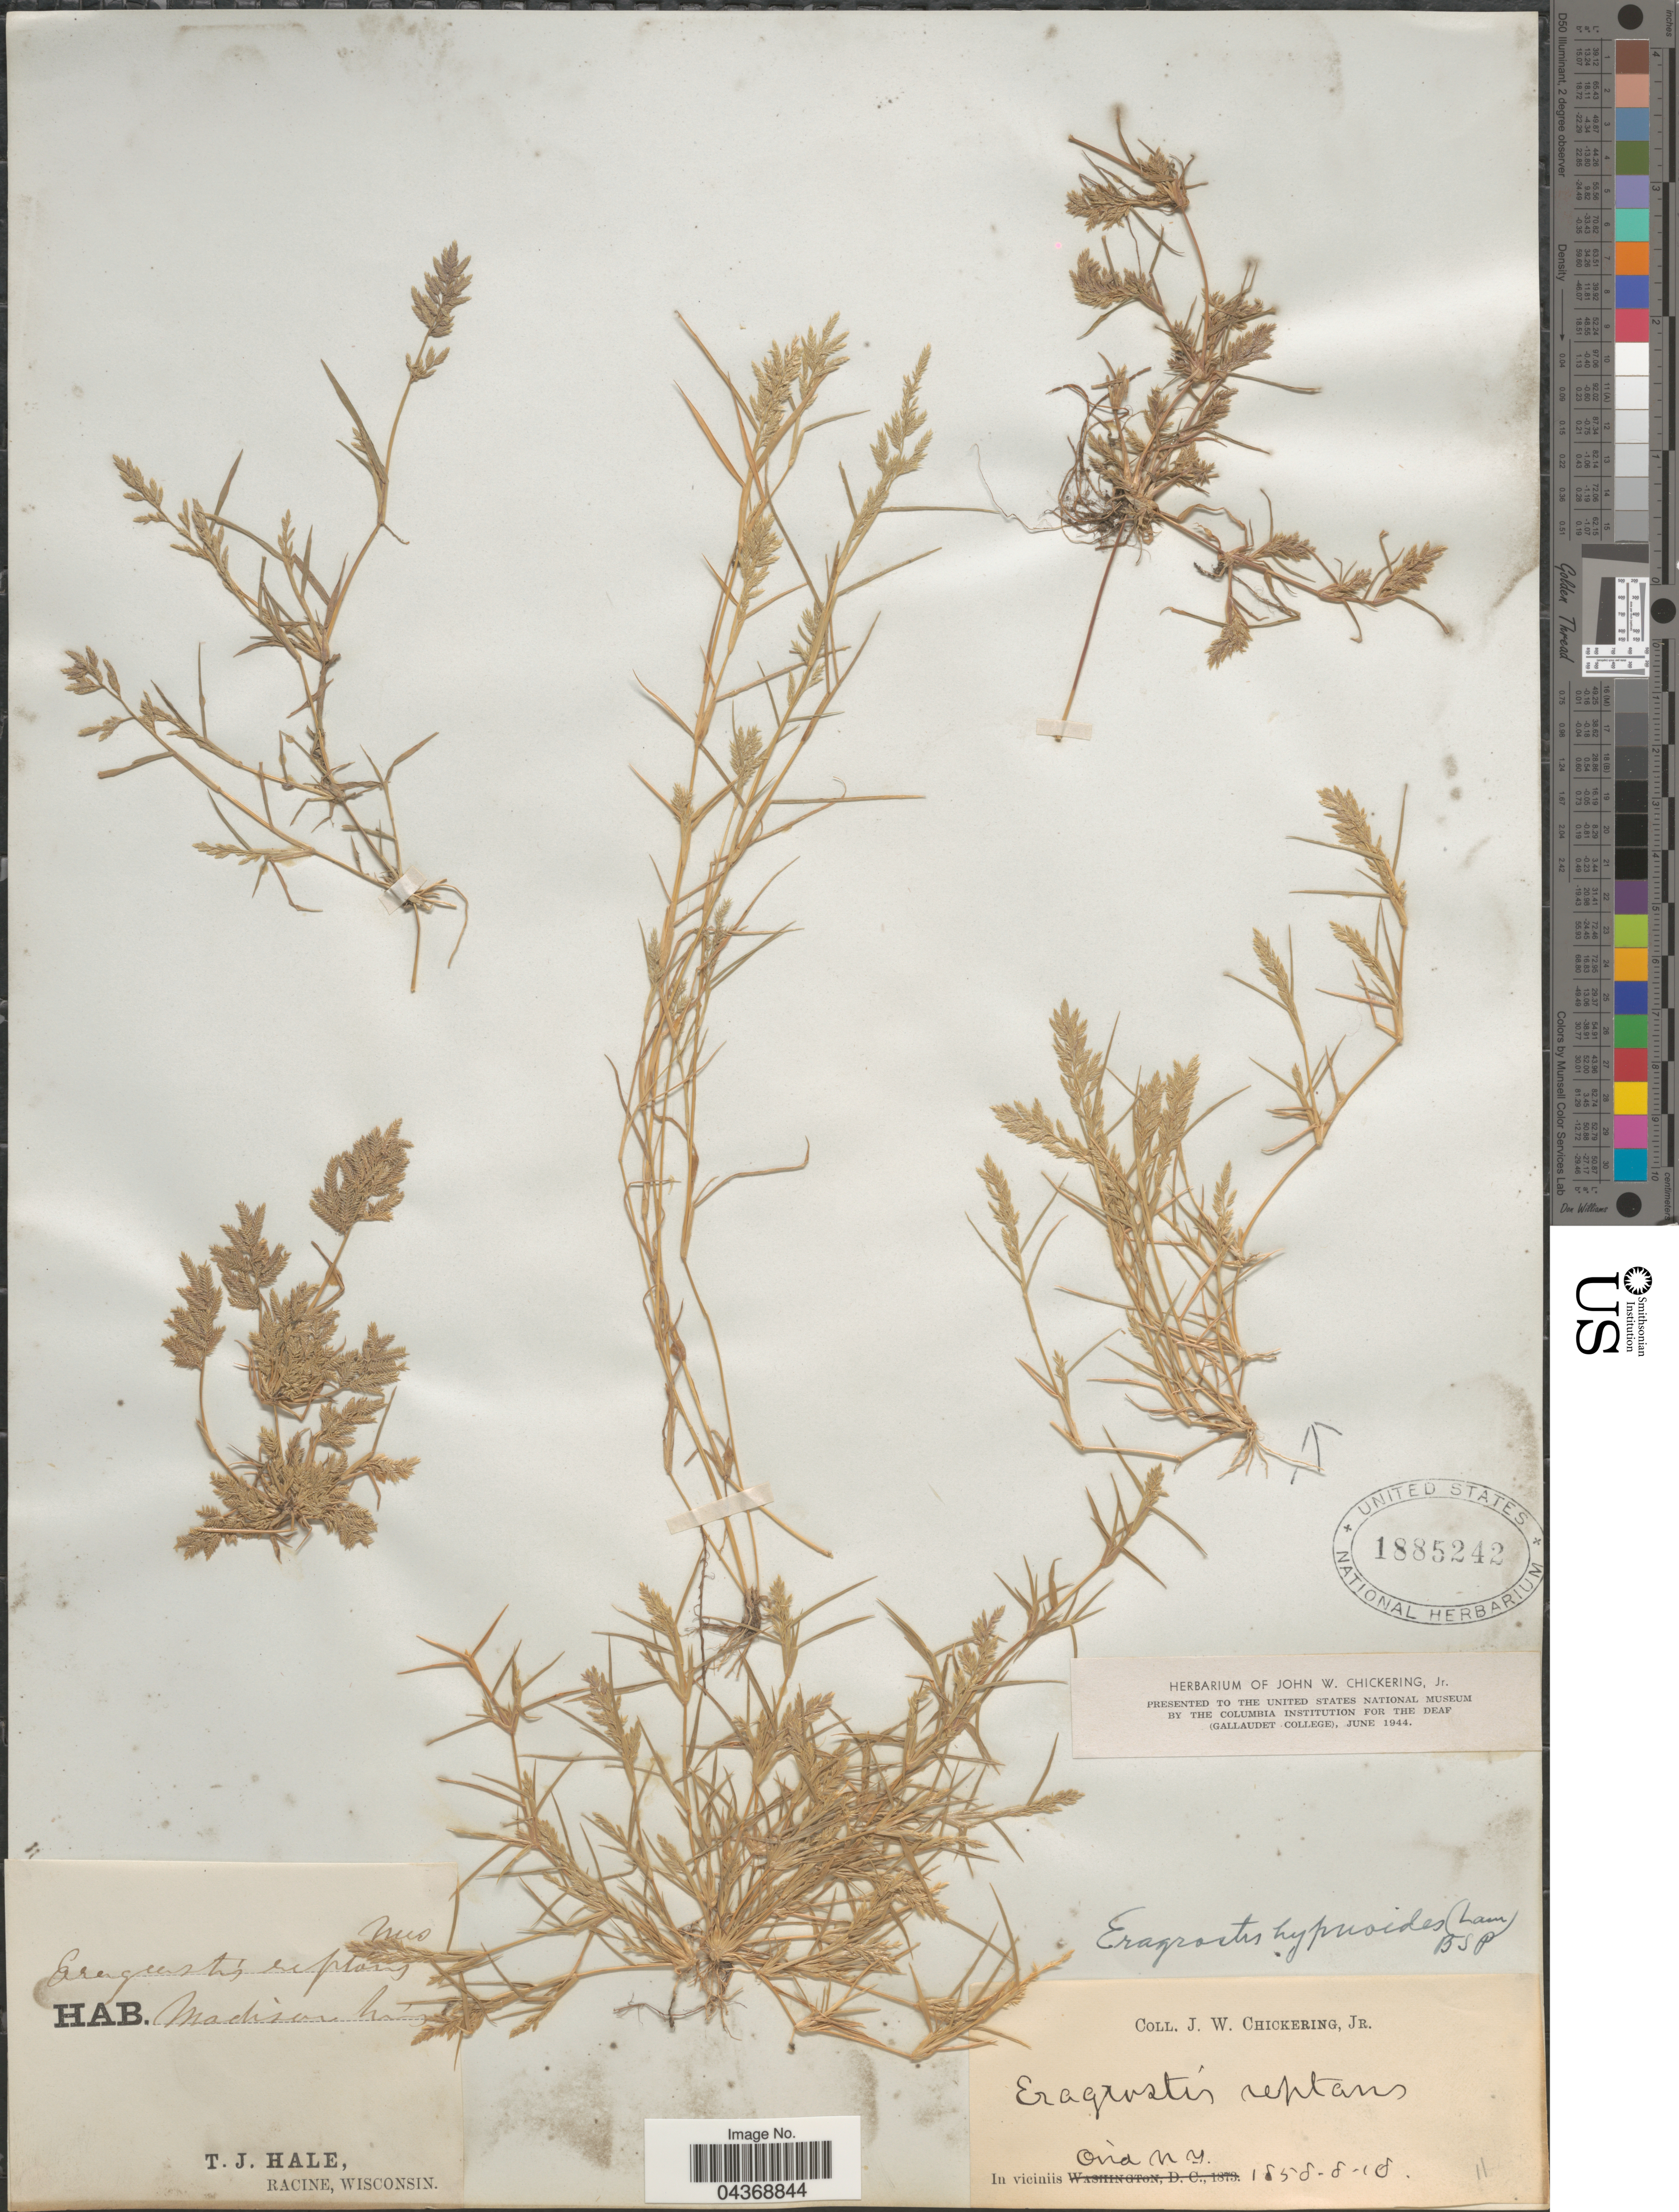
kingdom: Plantae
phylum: Tracheophyta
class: Liliopsida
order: Poales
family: Poaceae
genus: Eragrostis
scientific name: Eragrostis hypnoides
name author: (Lam.) Britton, Stearns & Poggenb.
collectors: T. Hale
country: United States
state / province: Wisconsin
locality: Madison.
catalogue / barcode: US 1885242